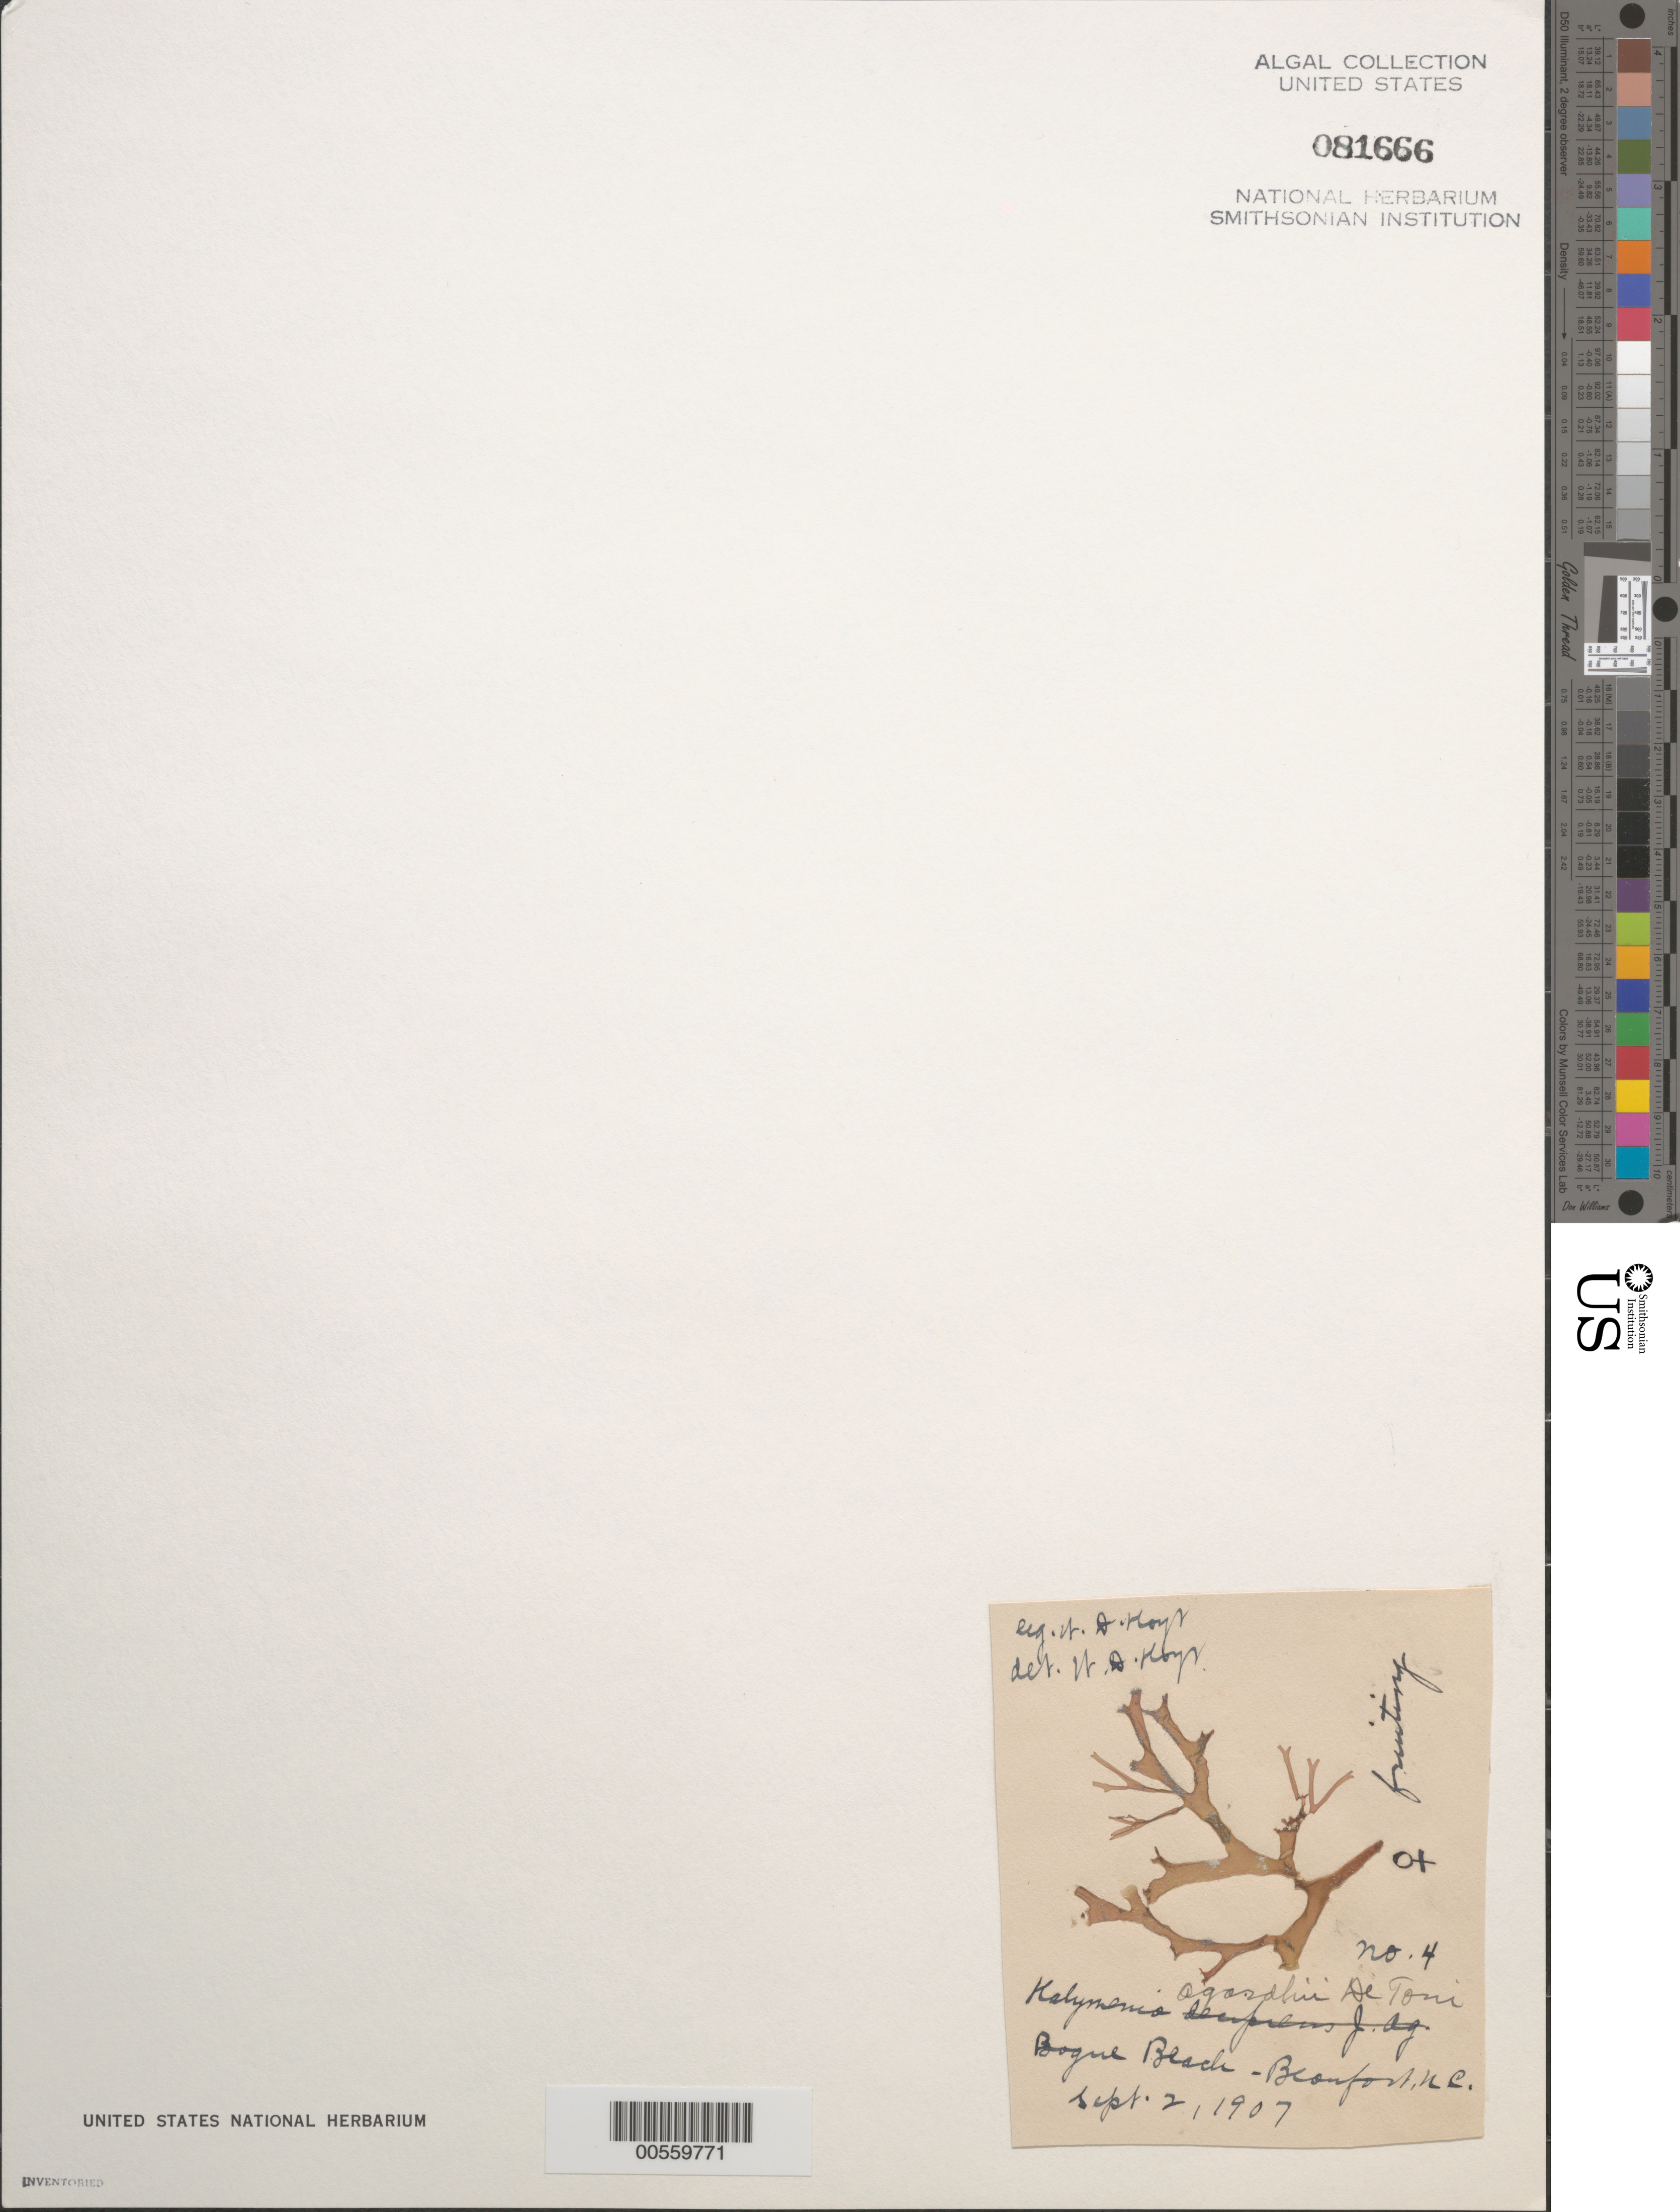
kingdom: Plantae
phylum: Rhodophyta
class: Florideophyceae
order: Sebdeniales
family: Sebdeniaceae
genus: Sebdenia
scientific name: Sebdenia flabellata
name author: (J. Agardh) P.G. Parkinson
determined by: Algae name updating Project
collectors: W. D. Hoyt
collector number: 4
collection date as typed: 02 Sep 1907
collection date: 1907-09-02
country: United States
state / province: North Carolina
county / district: Carteret County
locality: Beaufort, Bogue Beach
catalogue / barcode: US 81666